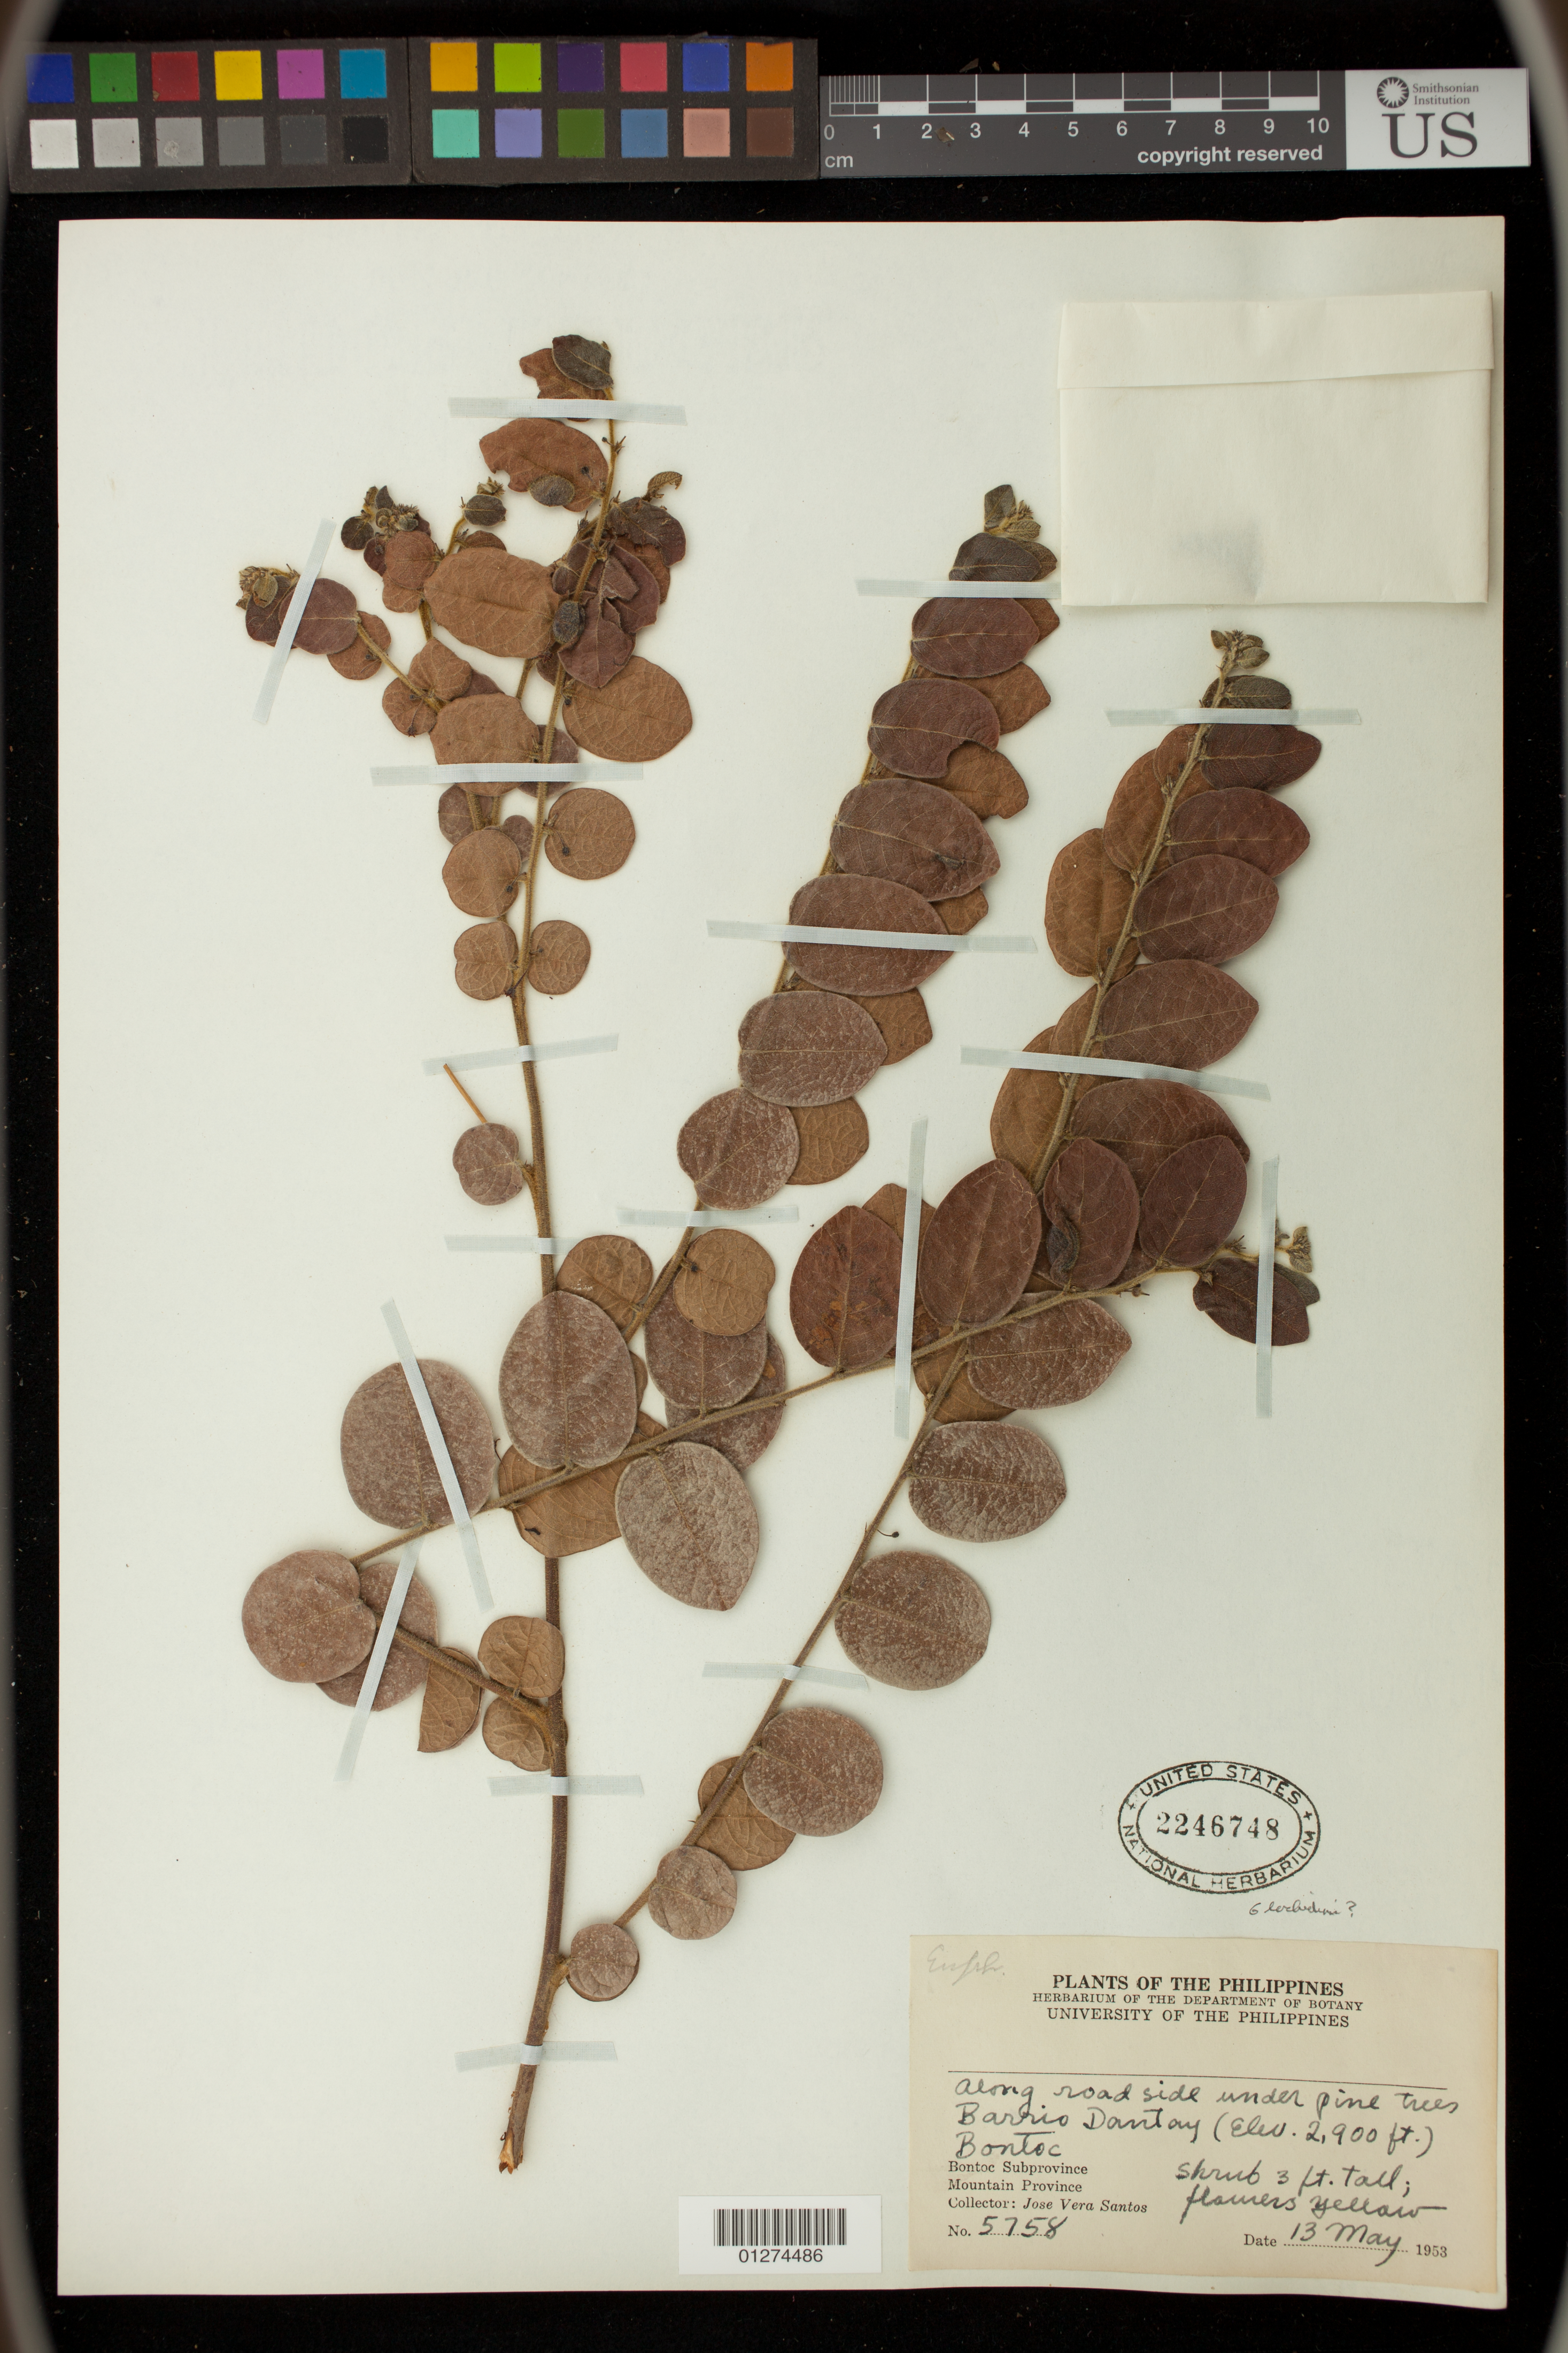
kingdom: Plantae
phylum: Tracheophyta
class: Magnoliopsida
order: Malpighiales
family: Phyllanthaceae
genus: Glochidion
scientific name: Glochidion sp.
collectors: J. V. Santos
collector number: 5758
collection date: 1953-05-13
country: Philippines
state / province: Cordillera (Administrative Region)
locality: Barrio Dantay, Bontoc, Bontoc Subprovince, Mountain Province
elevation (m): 884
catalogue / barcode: US 2246748